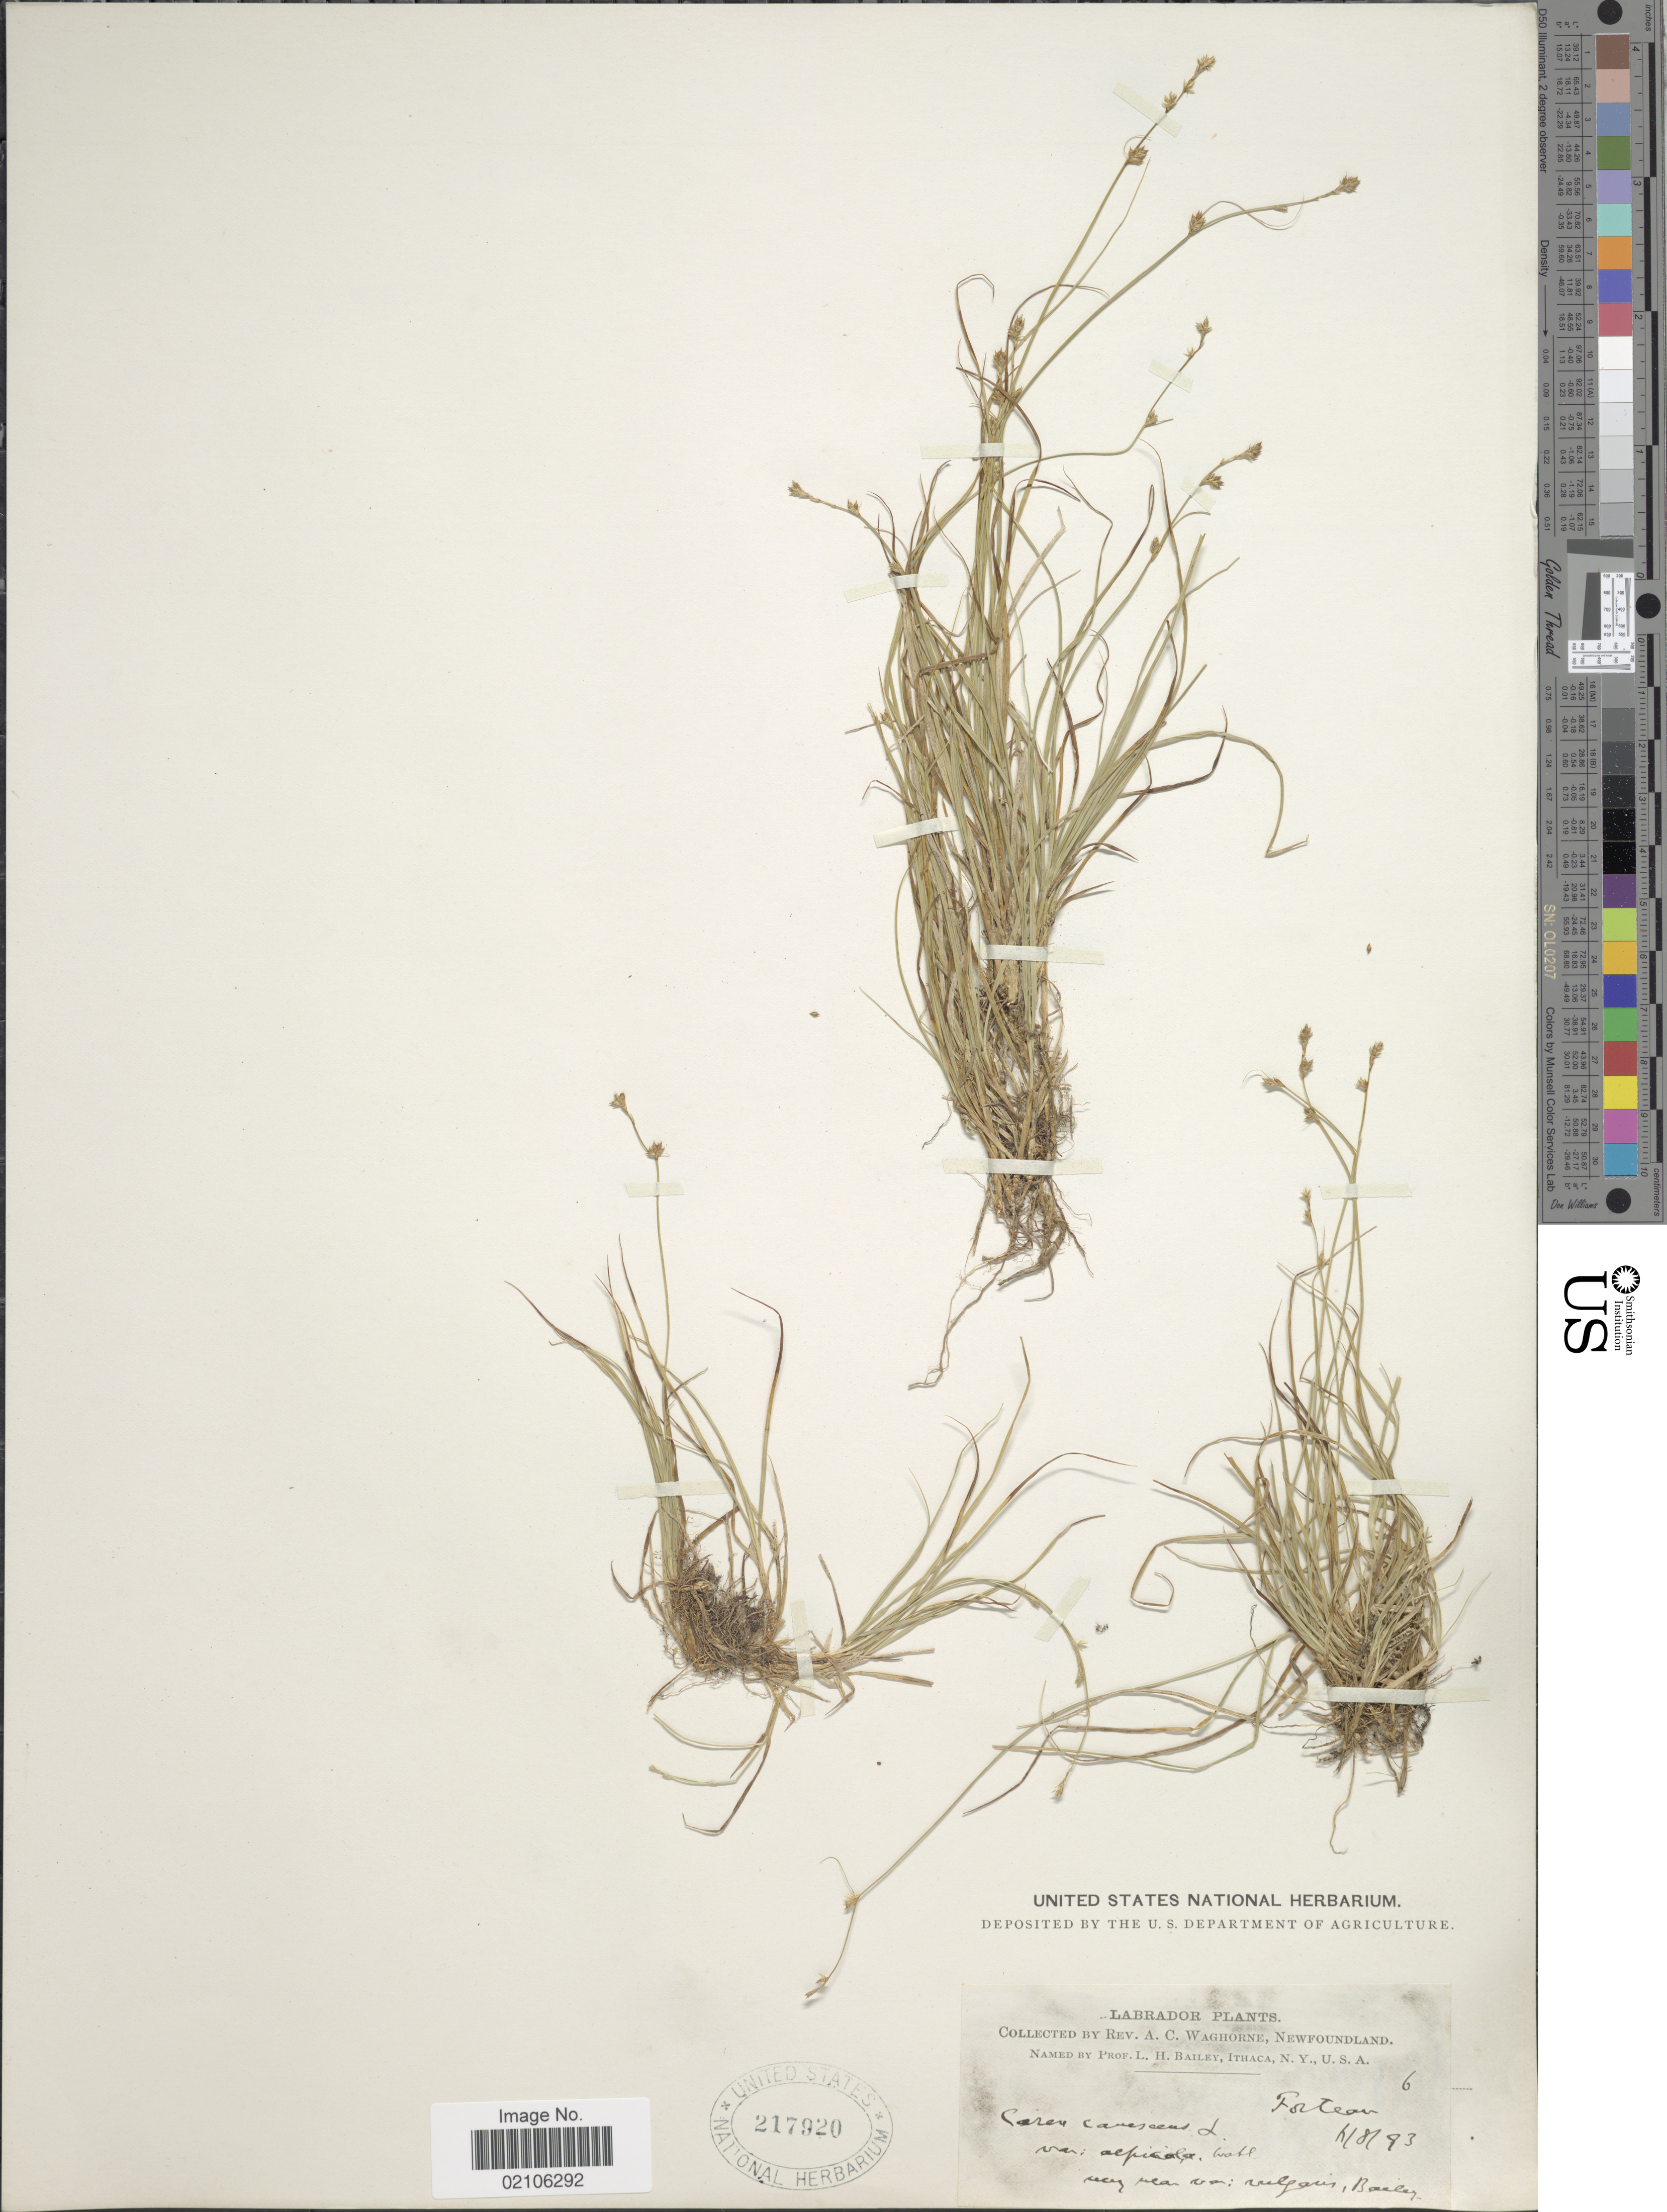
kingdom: Plantae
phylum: Tracheophyta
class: Liliopsida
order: Poales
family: Cyperaceae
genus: Carex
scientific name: Carex brunnescens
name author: (Pers.) Poir.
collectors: A. Waghorne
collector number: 6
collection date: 1893-08-06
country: Canada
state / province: Newfoundland and Labrador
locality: Labrador, Forteau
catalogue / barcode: US 217920